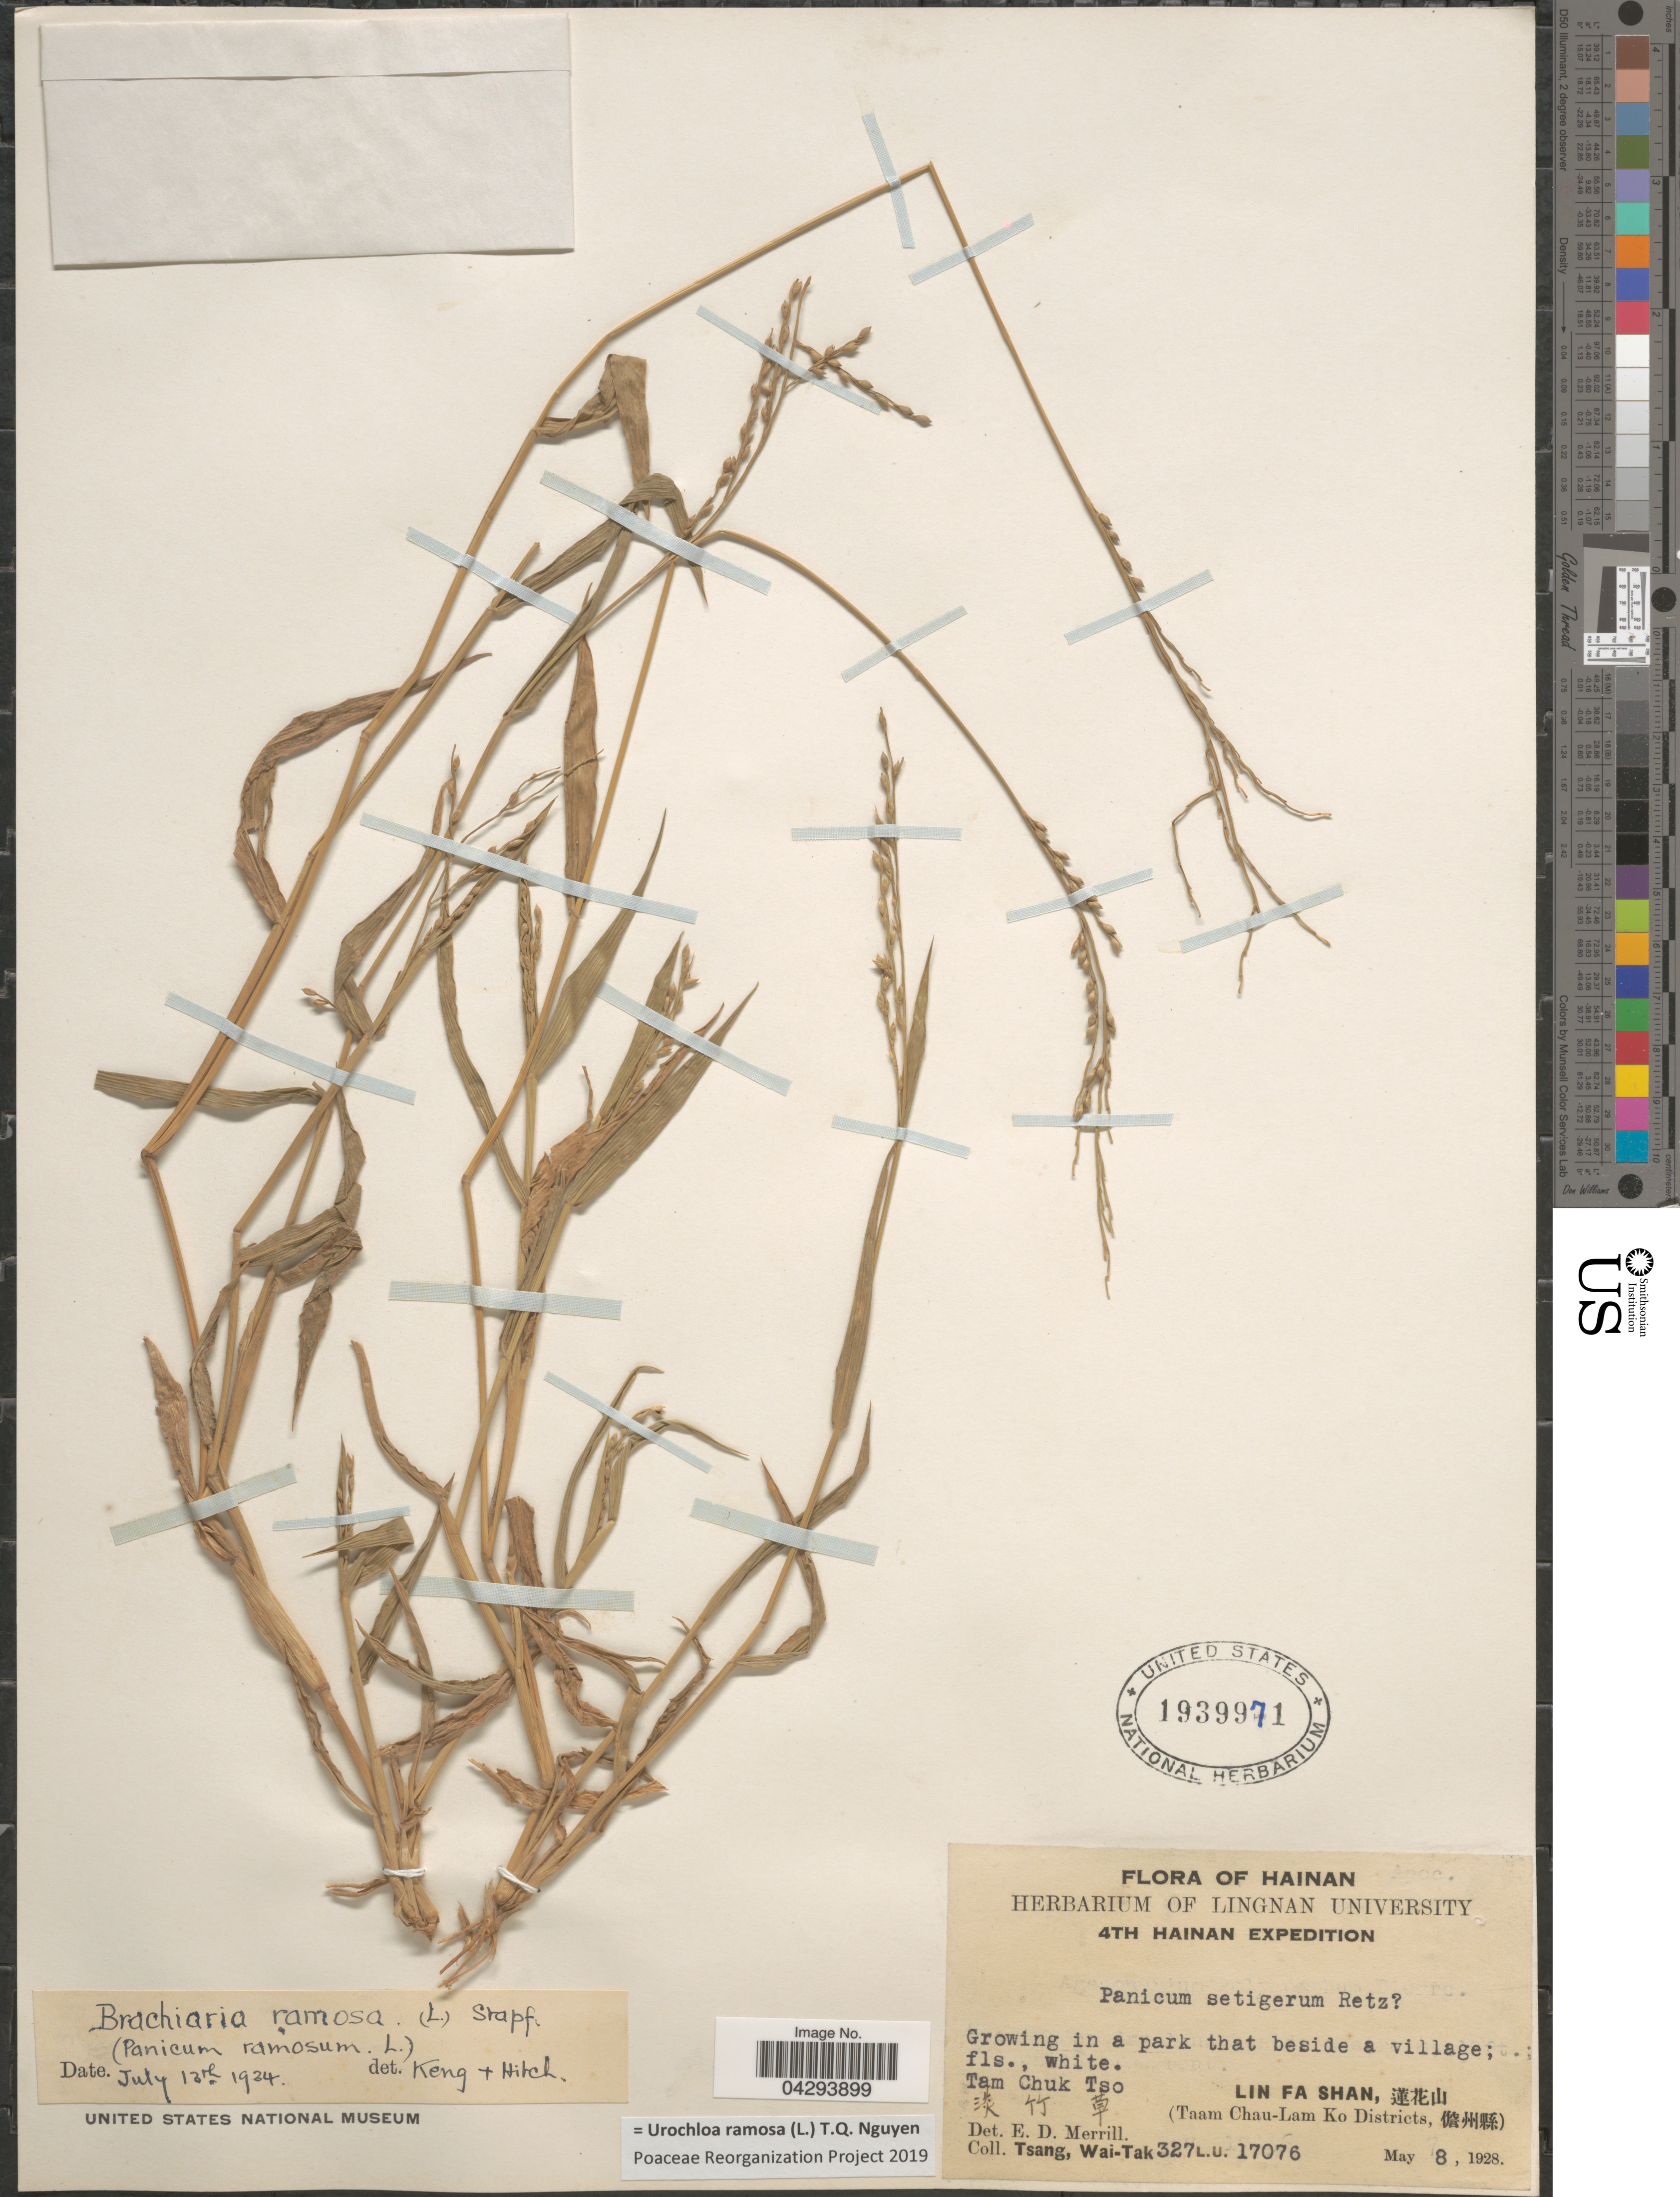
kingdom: Plantae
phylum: Tracheophyta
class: Liliopsida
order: Poales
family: Poaceae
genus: Urochloa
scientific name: Urochloa ramosa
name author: T.Q. Nguyen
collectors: W. T. Tsang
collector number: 327/17076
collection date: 1928-05-08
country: China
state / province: Hainan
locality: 4th Hainan Expedition. Growing in a park that beside a village. Lin Fa Shan, X. (Taam Chau-Lam Ko Districts, X).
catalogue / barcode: US 1939971